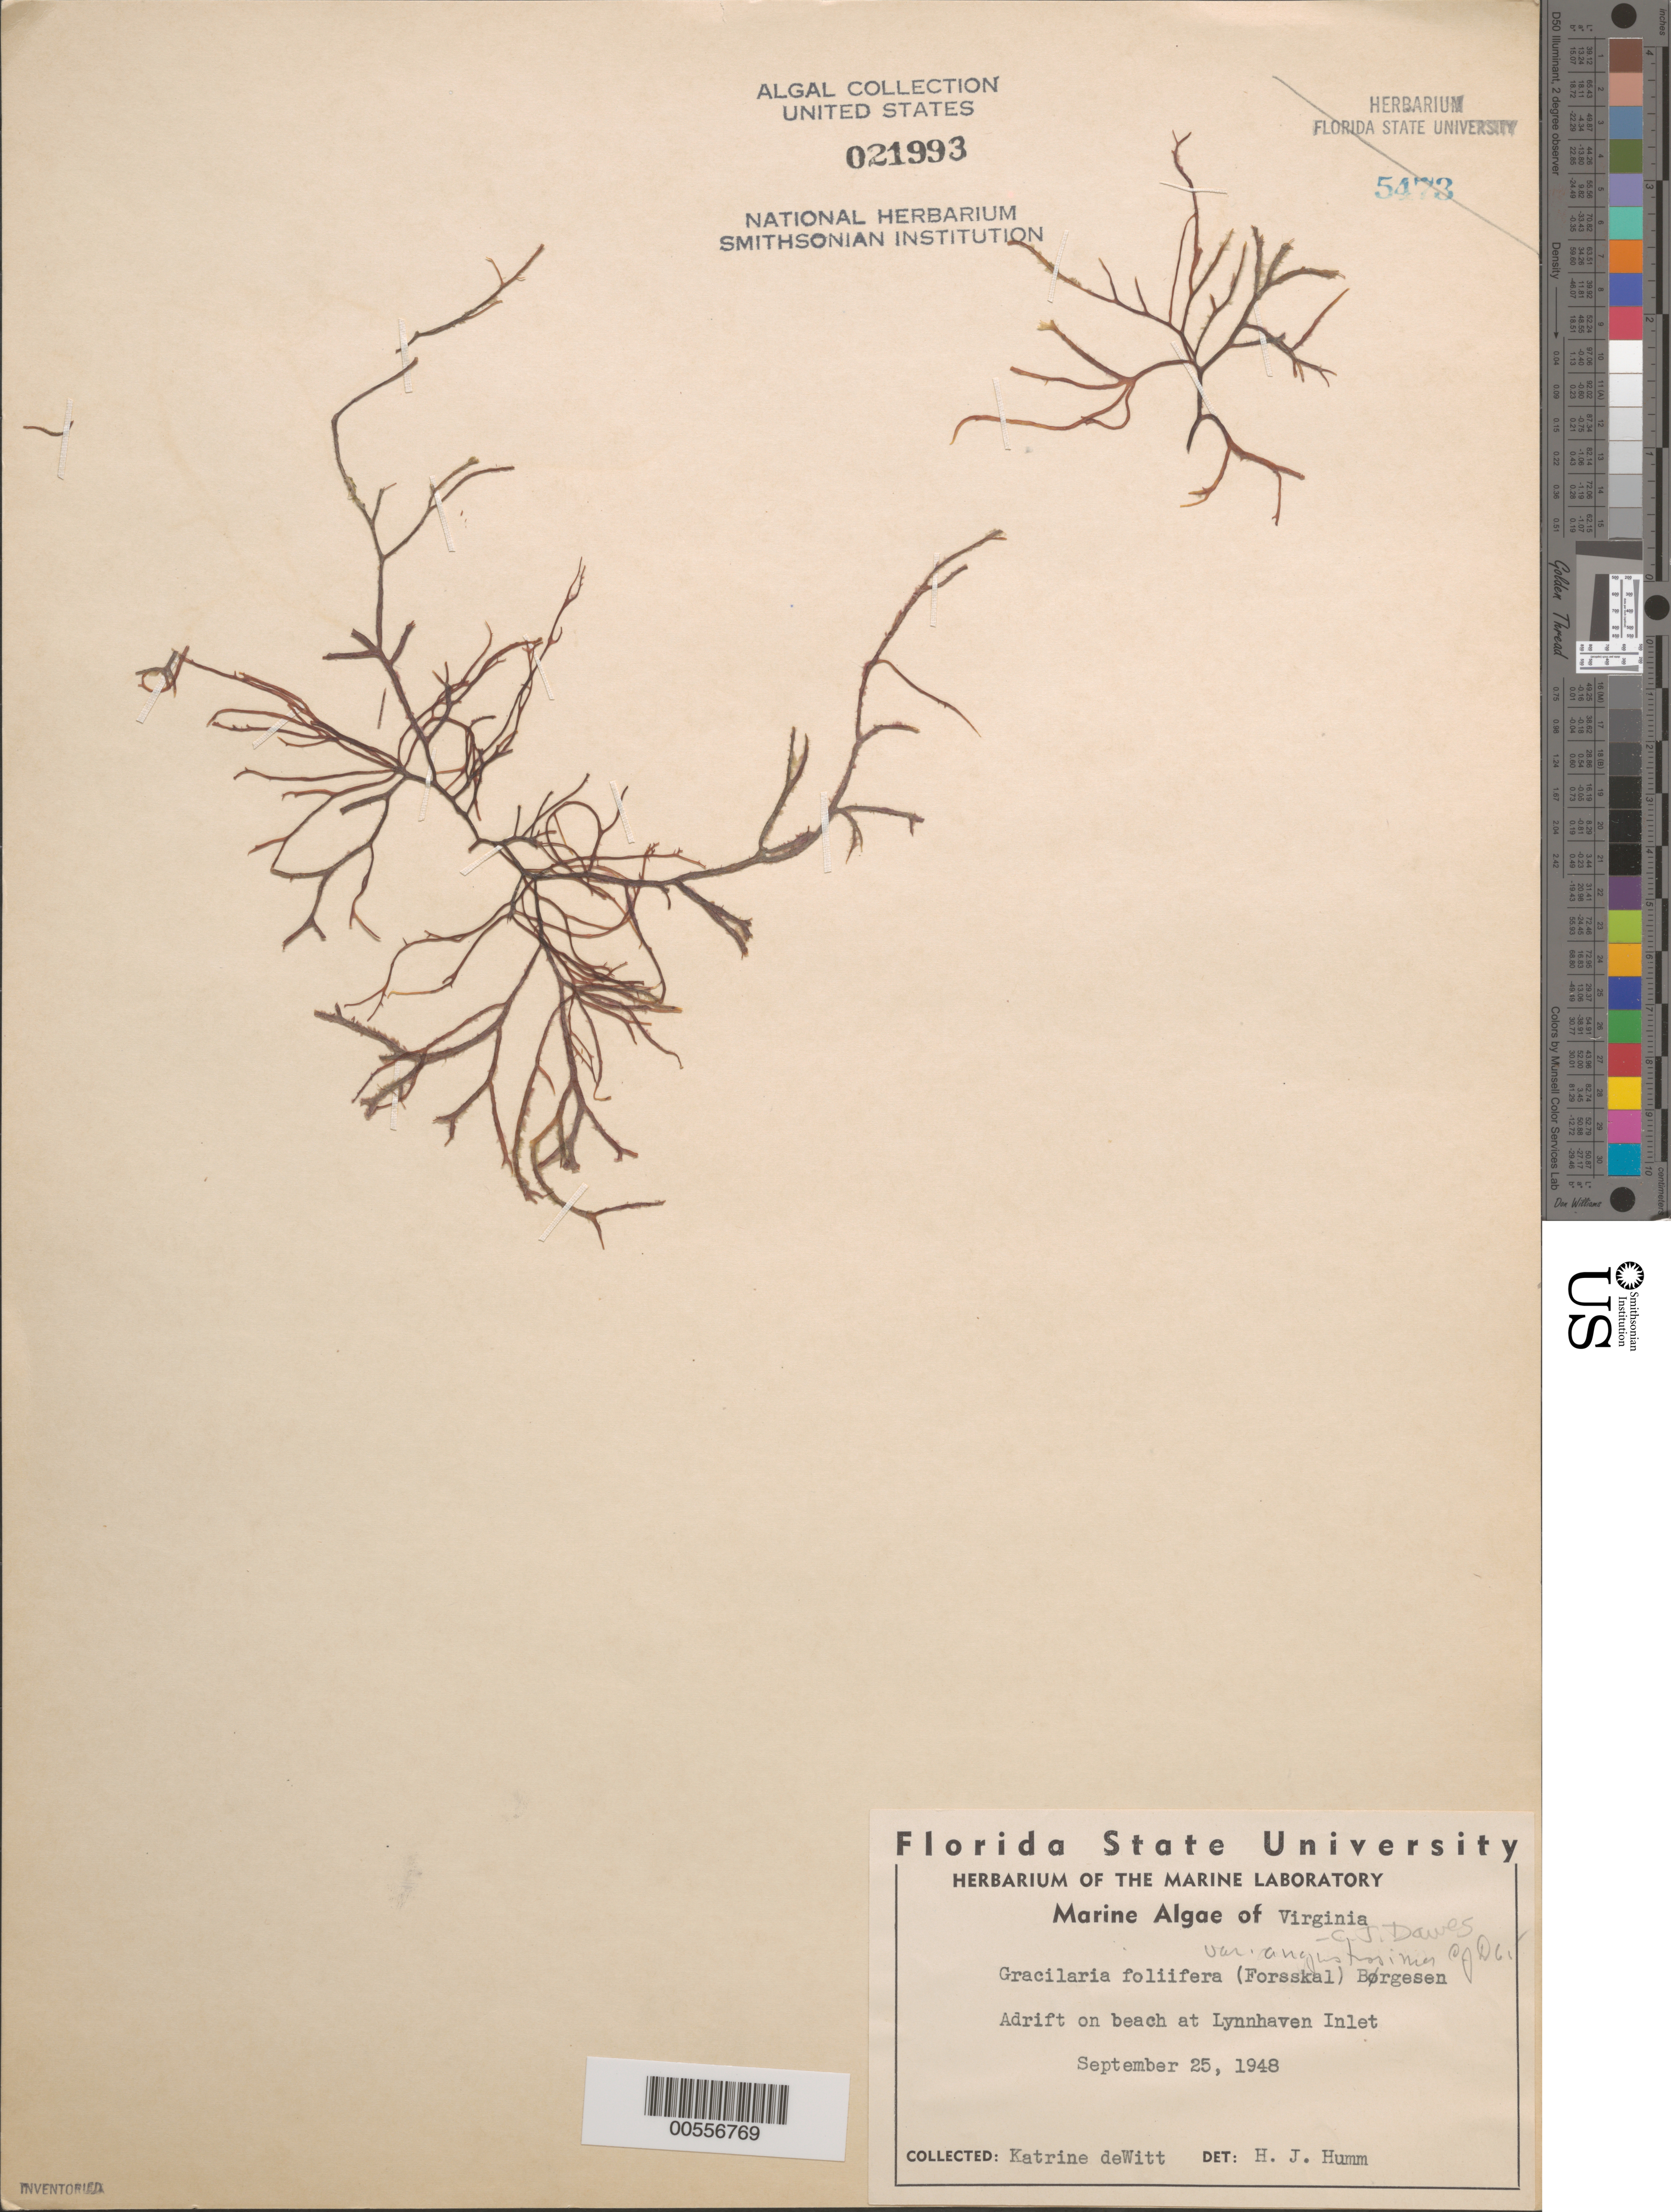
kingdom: Plantae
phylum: Rhodophyta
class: Florideophyceae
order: Gracilariales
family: Gracilariaceae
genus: Gracilaria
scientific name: Gracilaria foliifera var. angustissima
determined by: Dawes, C. J.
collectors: K. deWitt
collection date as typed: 25 Sep 1948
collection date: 1948-09-25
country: United States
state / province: Virginia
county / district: City of Virginia Beach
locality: Lynnhaven Inlet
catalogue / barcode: US 21993